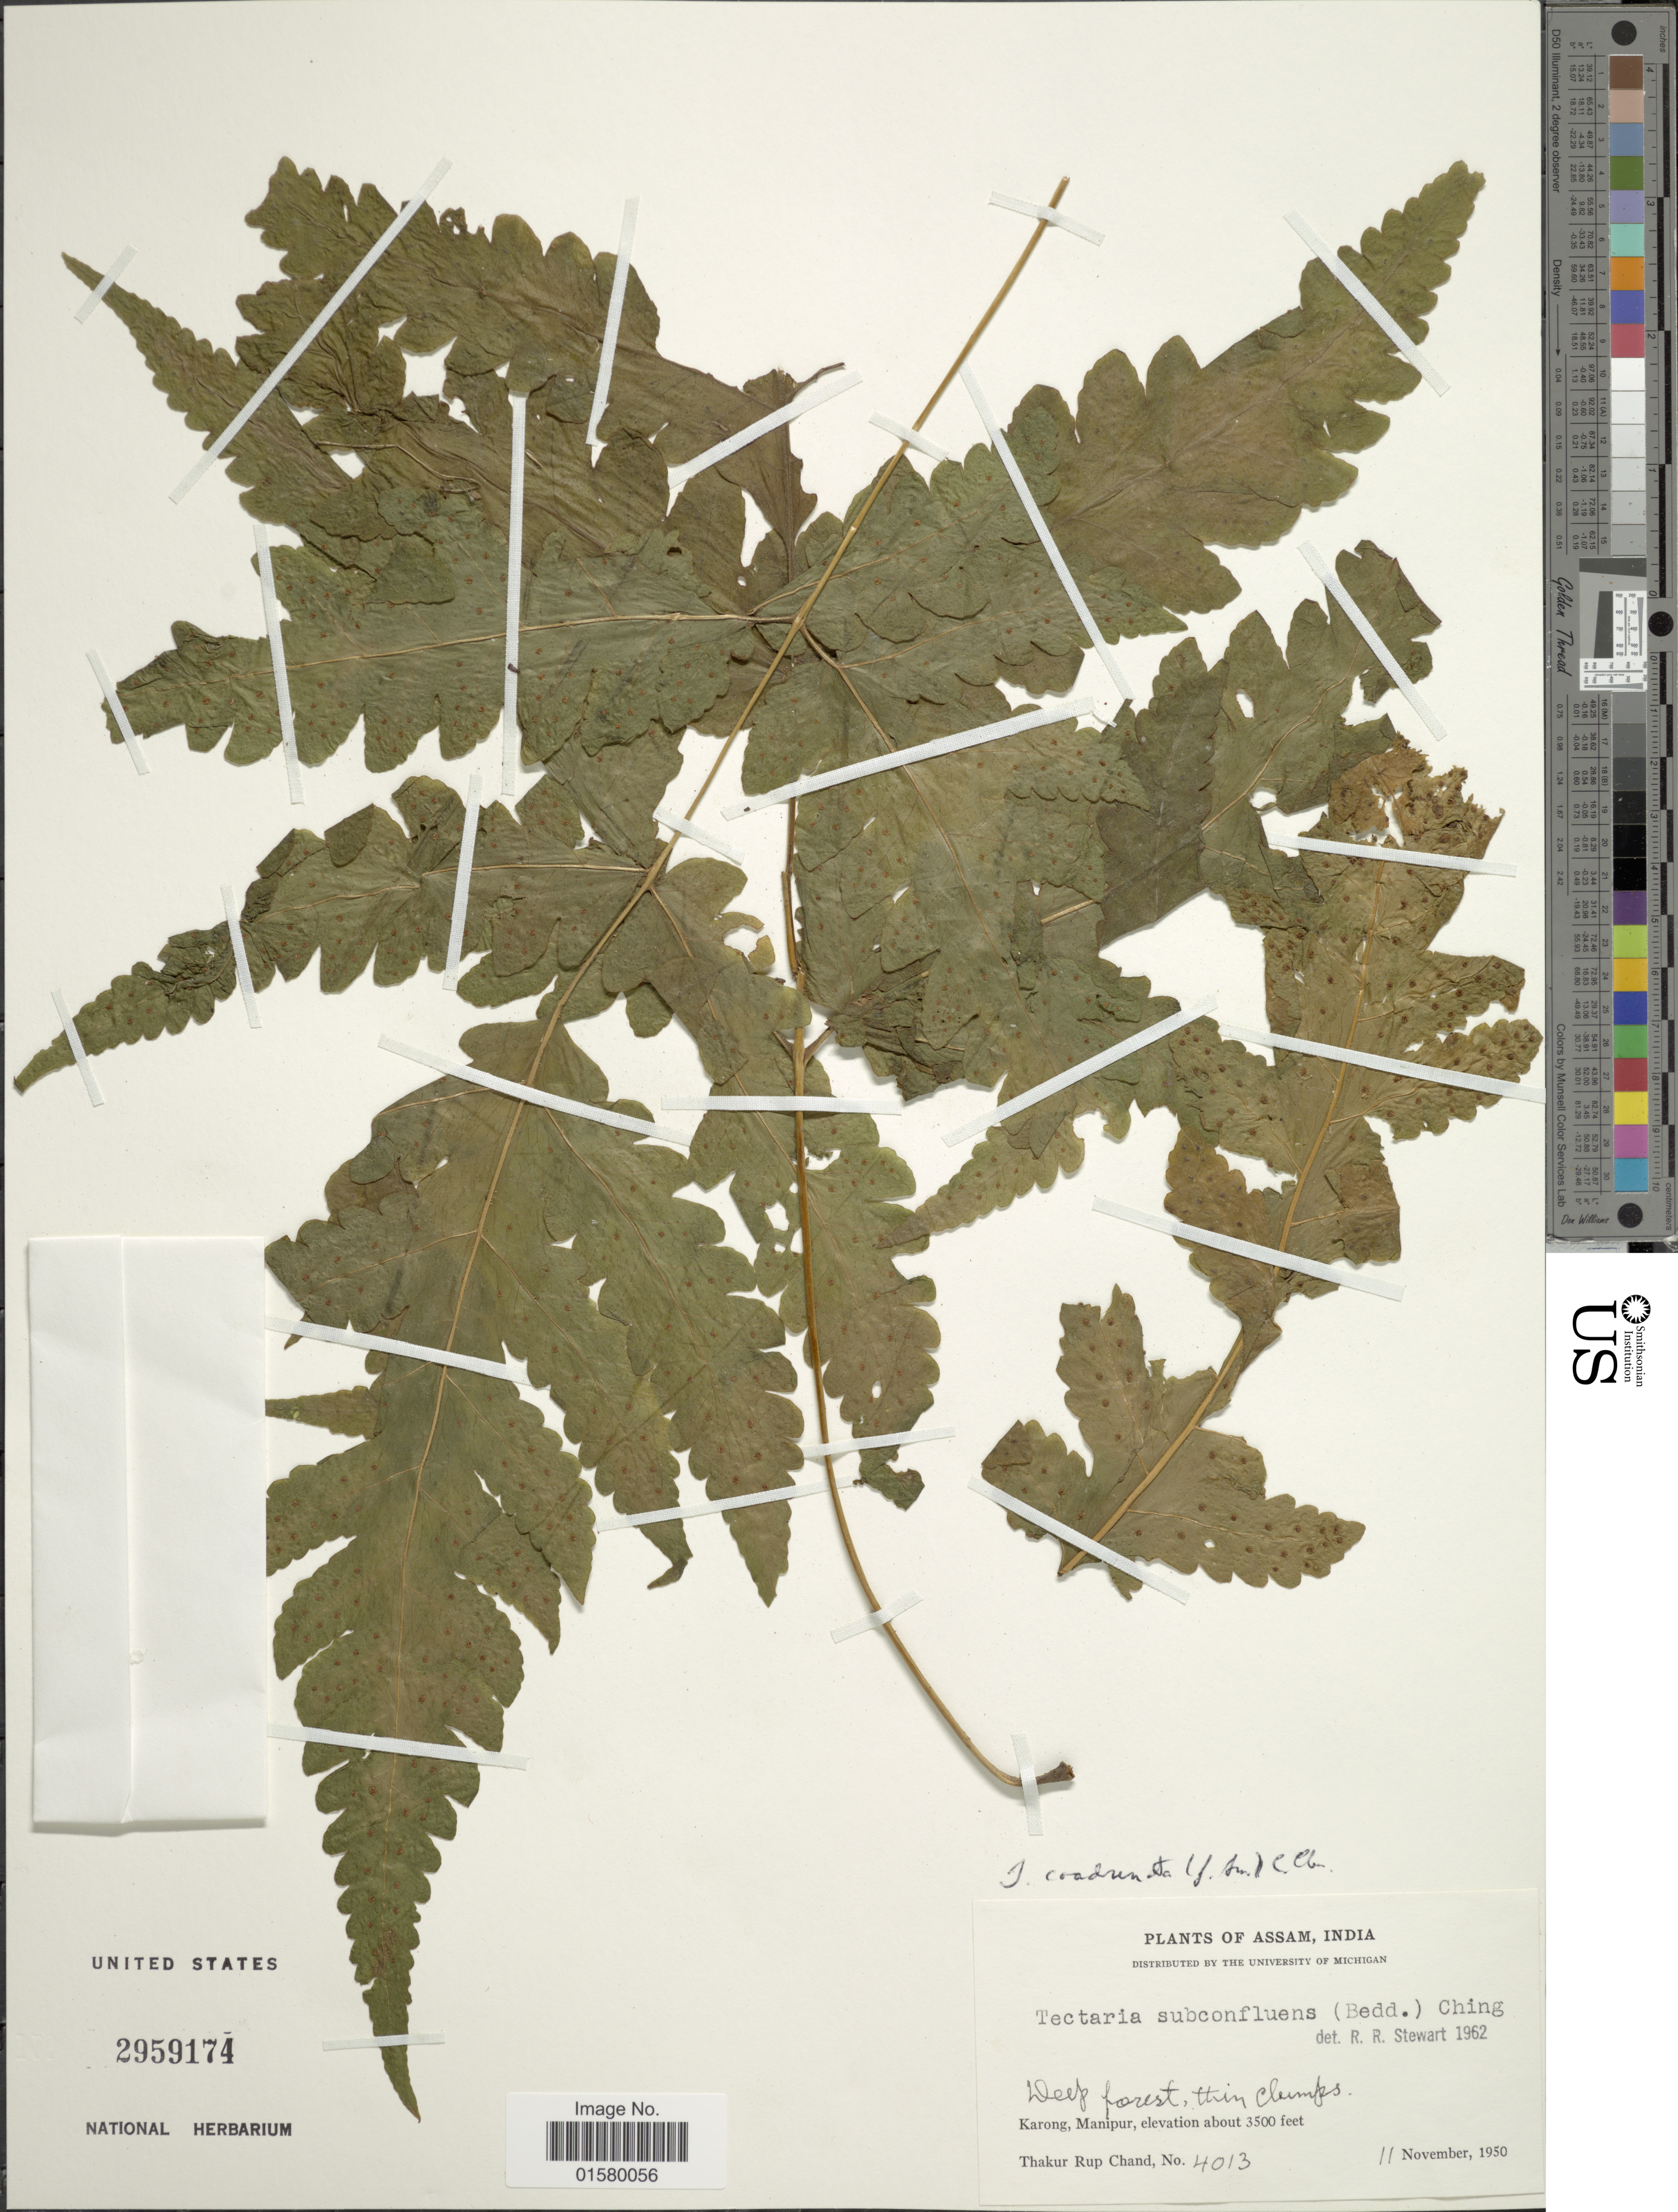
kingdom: Plantae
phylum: Tracheophyta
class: Polypodiopsida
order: Polypodiales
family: Tectariaceae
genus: Tectaria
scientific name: Tectaria coadunata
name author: (J. Sm.) C. Chr.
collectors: T. R. Chand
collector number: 4013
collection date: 1950-11-11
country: India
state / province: Manipur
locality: Karong, Manipur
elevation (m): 1067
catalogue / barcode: US 2959174